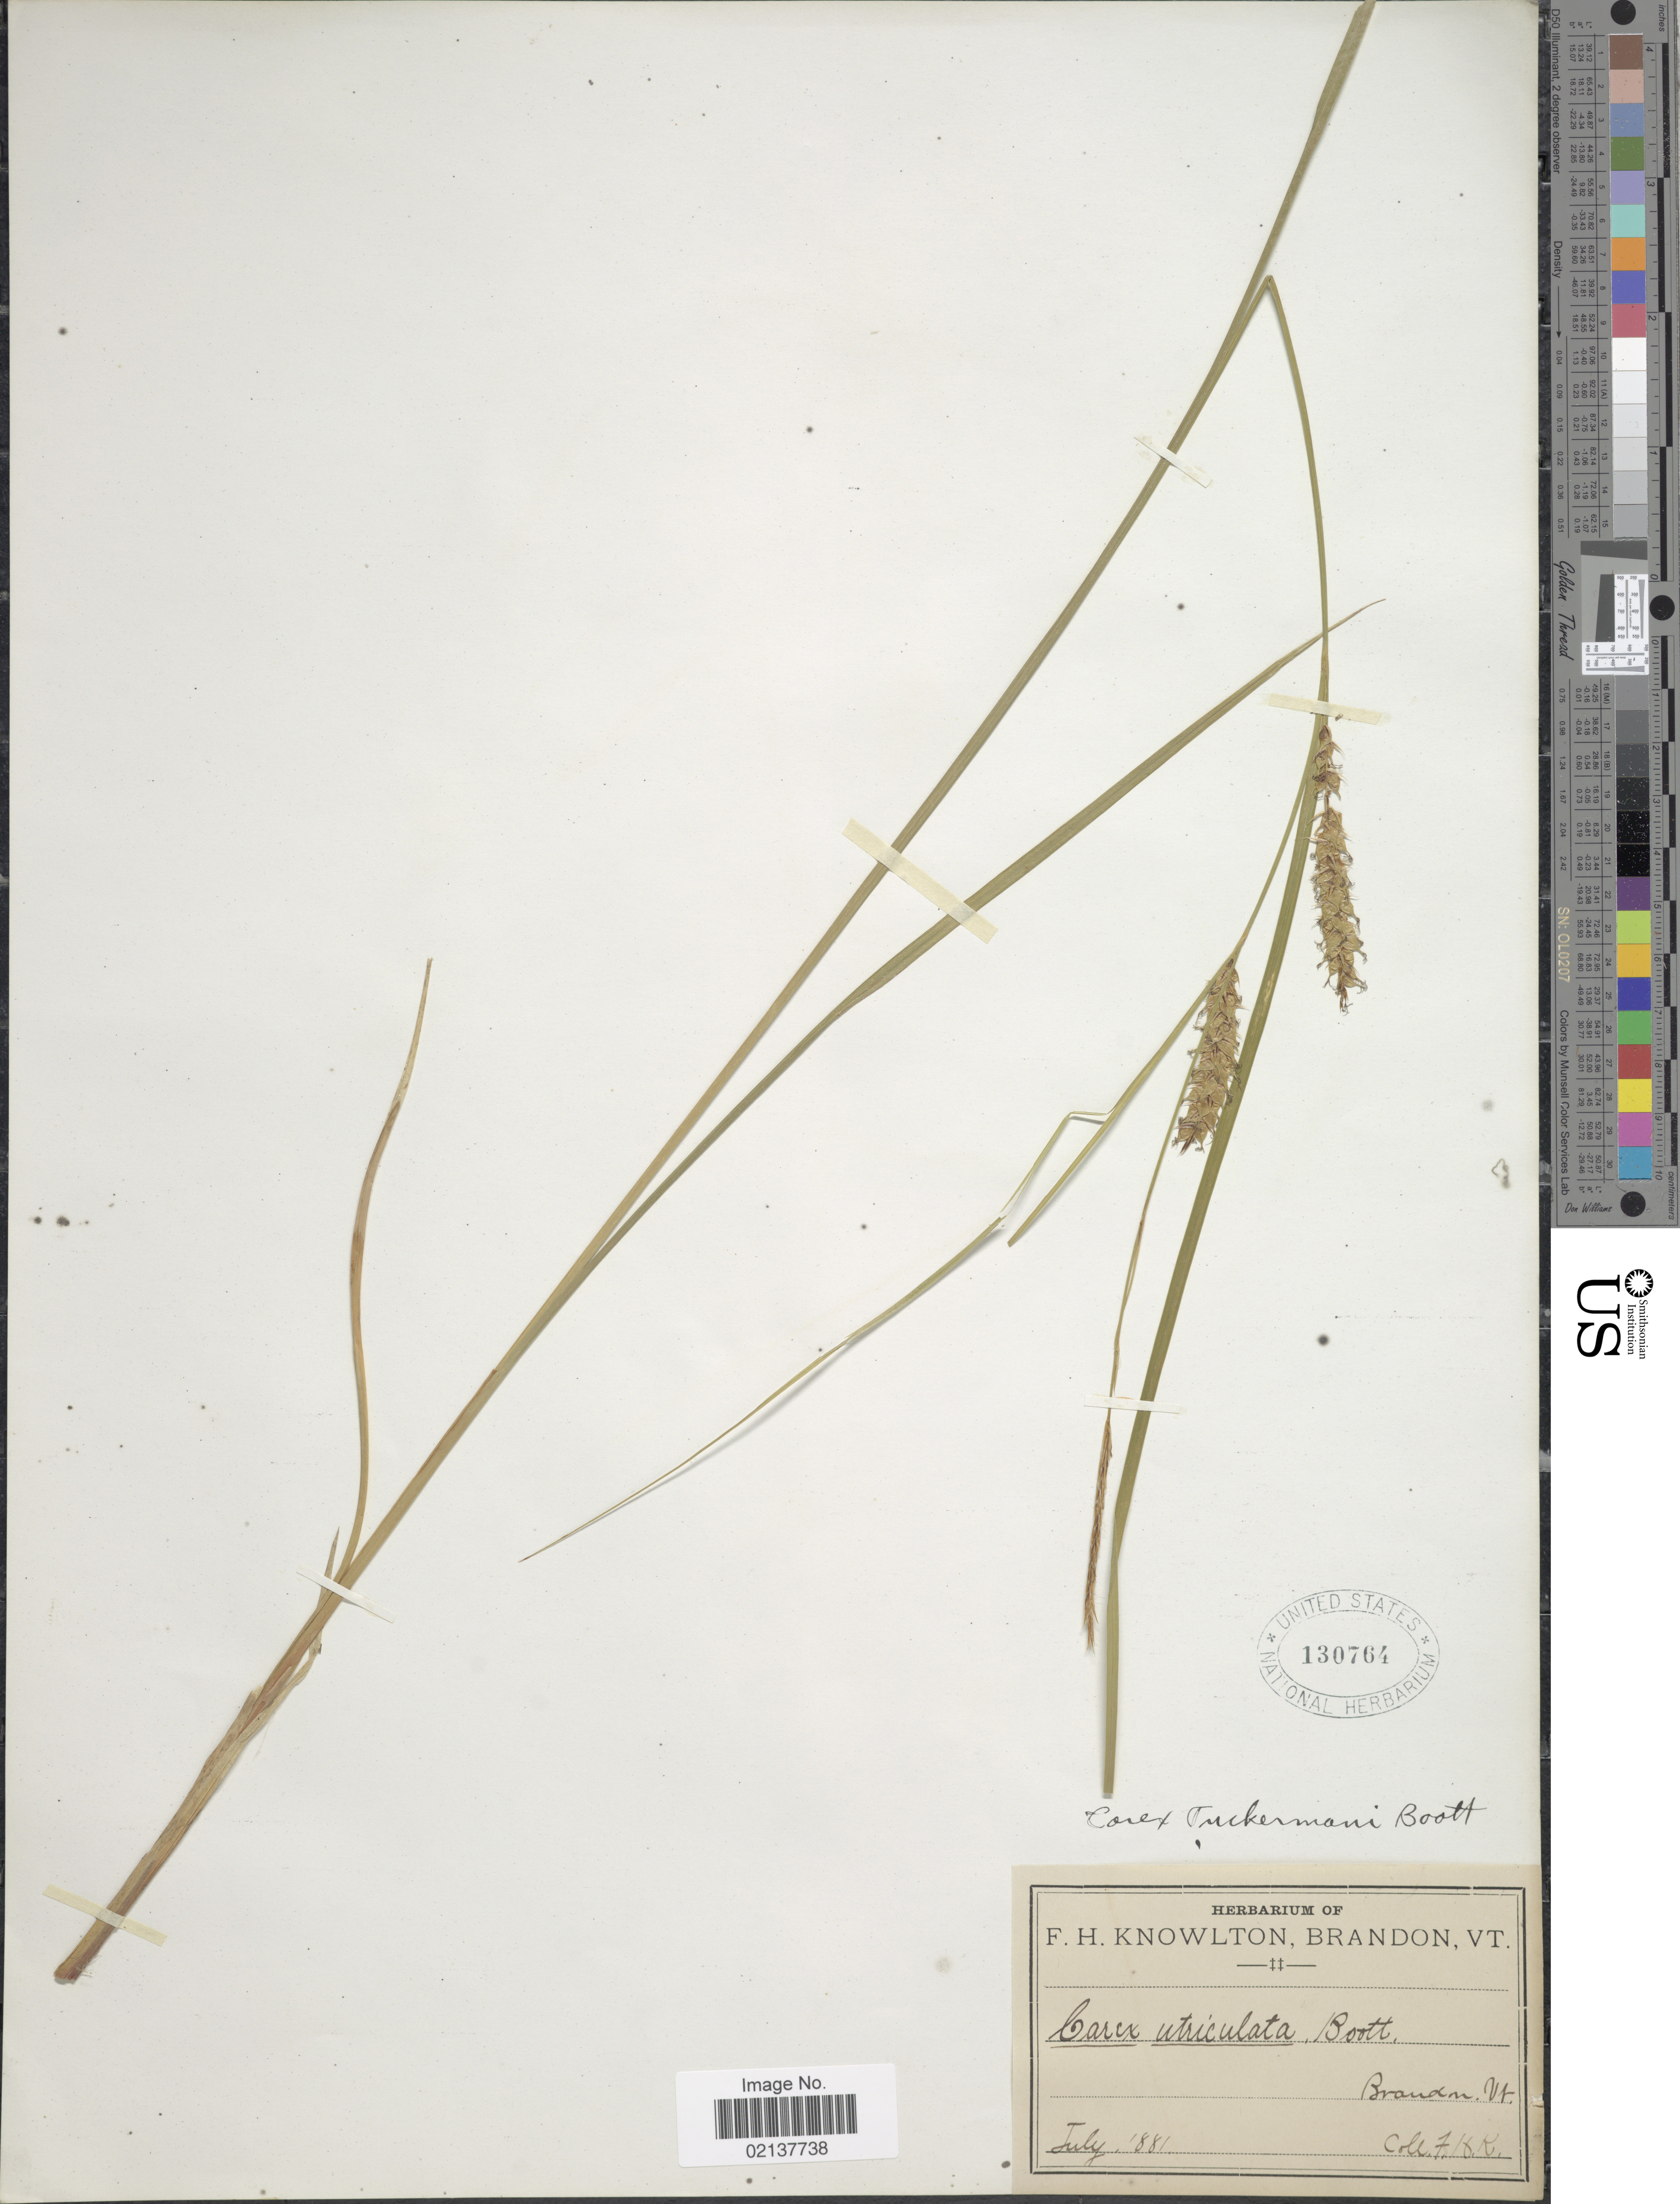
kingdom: Plantae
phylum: Tracheophyta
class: Liliopsida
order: Poales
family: Cyperaceae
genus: Carex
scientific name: Carex tuckermanii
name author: Boott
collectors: F. H. Knowlton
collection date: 1881-07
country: United States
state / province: Vermont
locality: Brandon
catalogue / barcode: US 130764